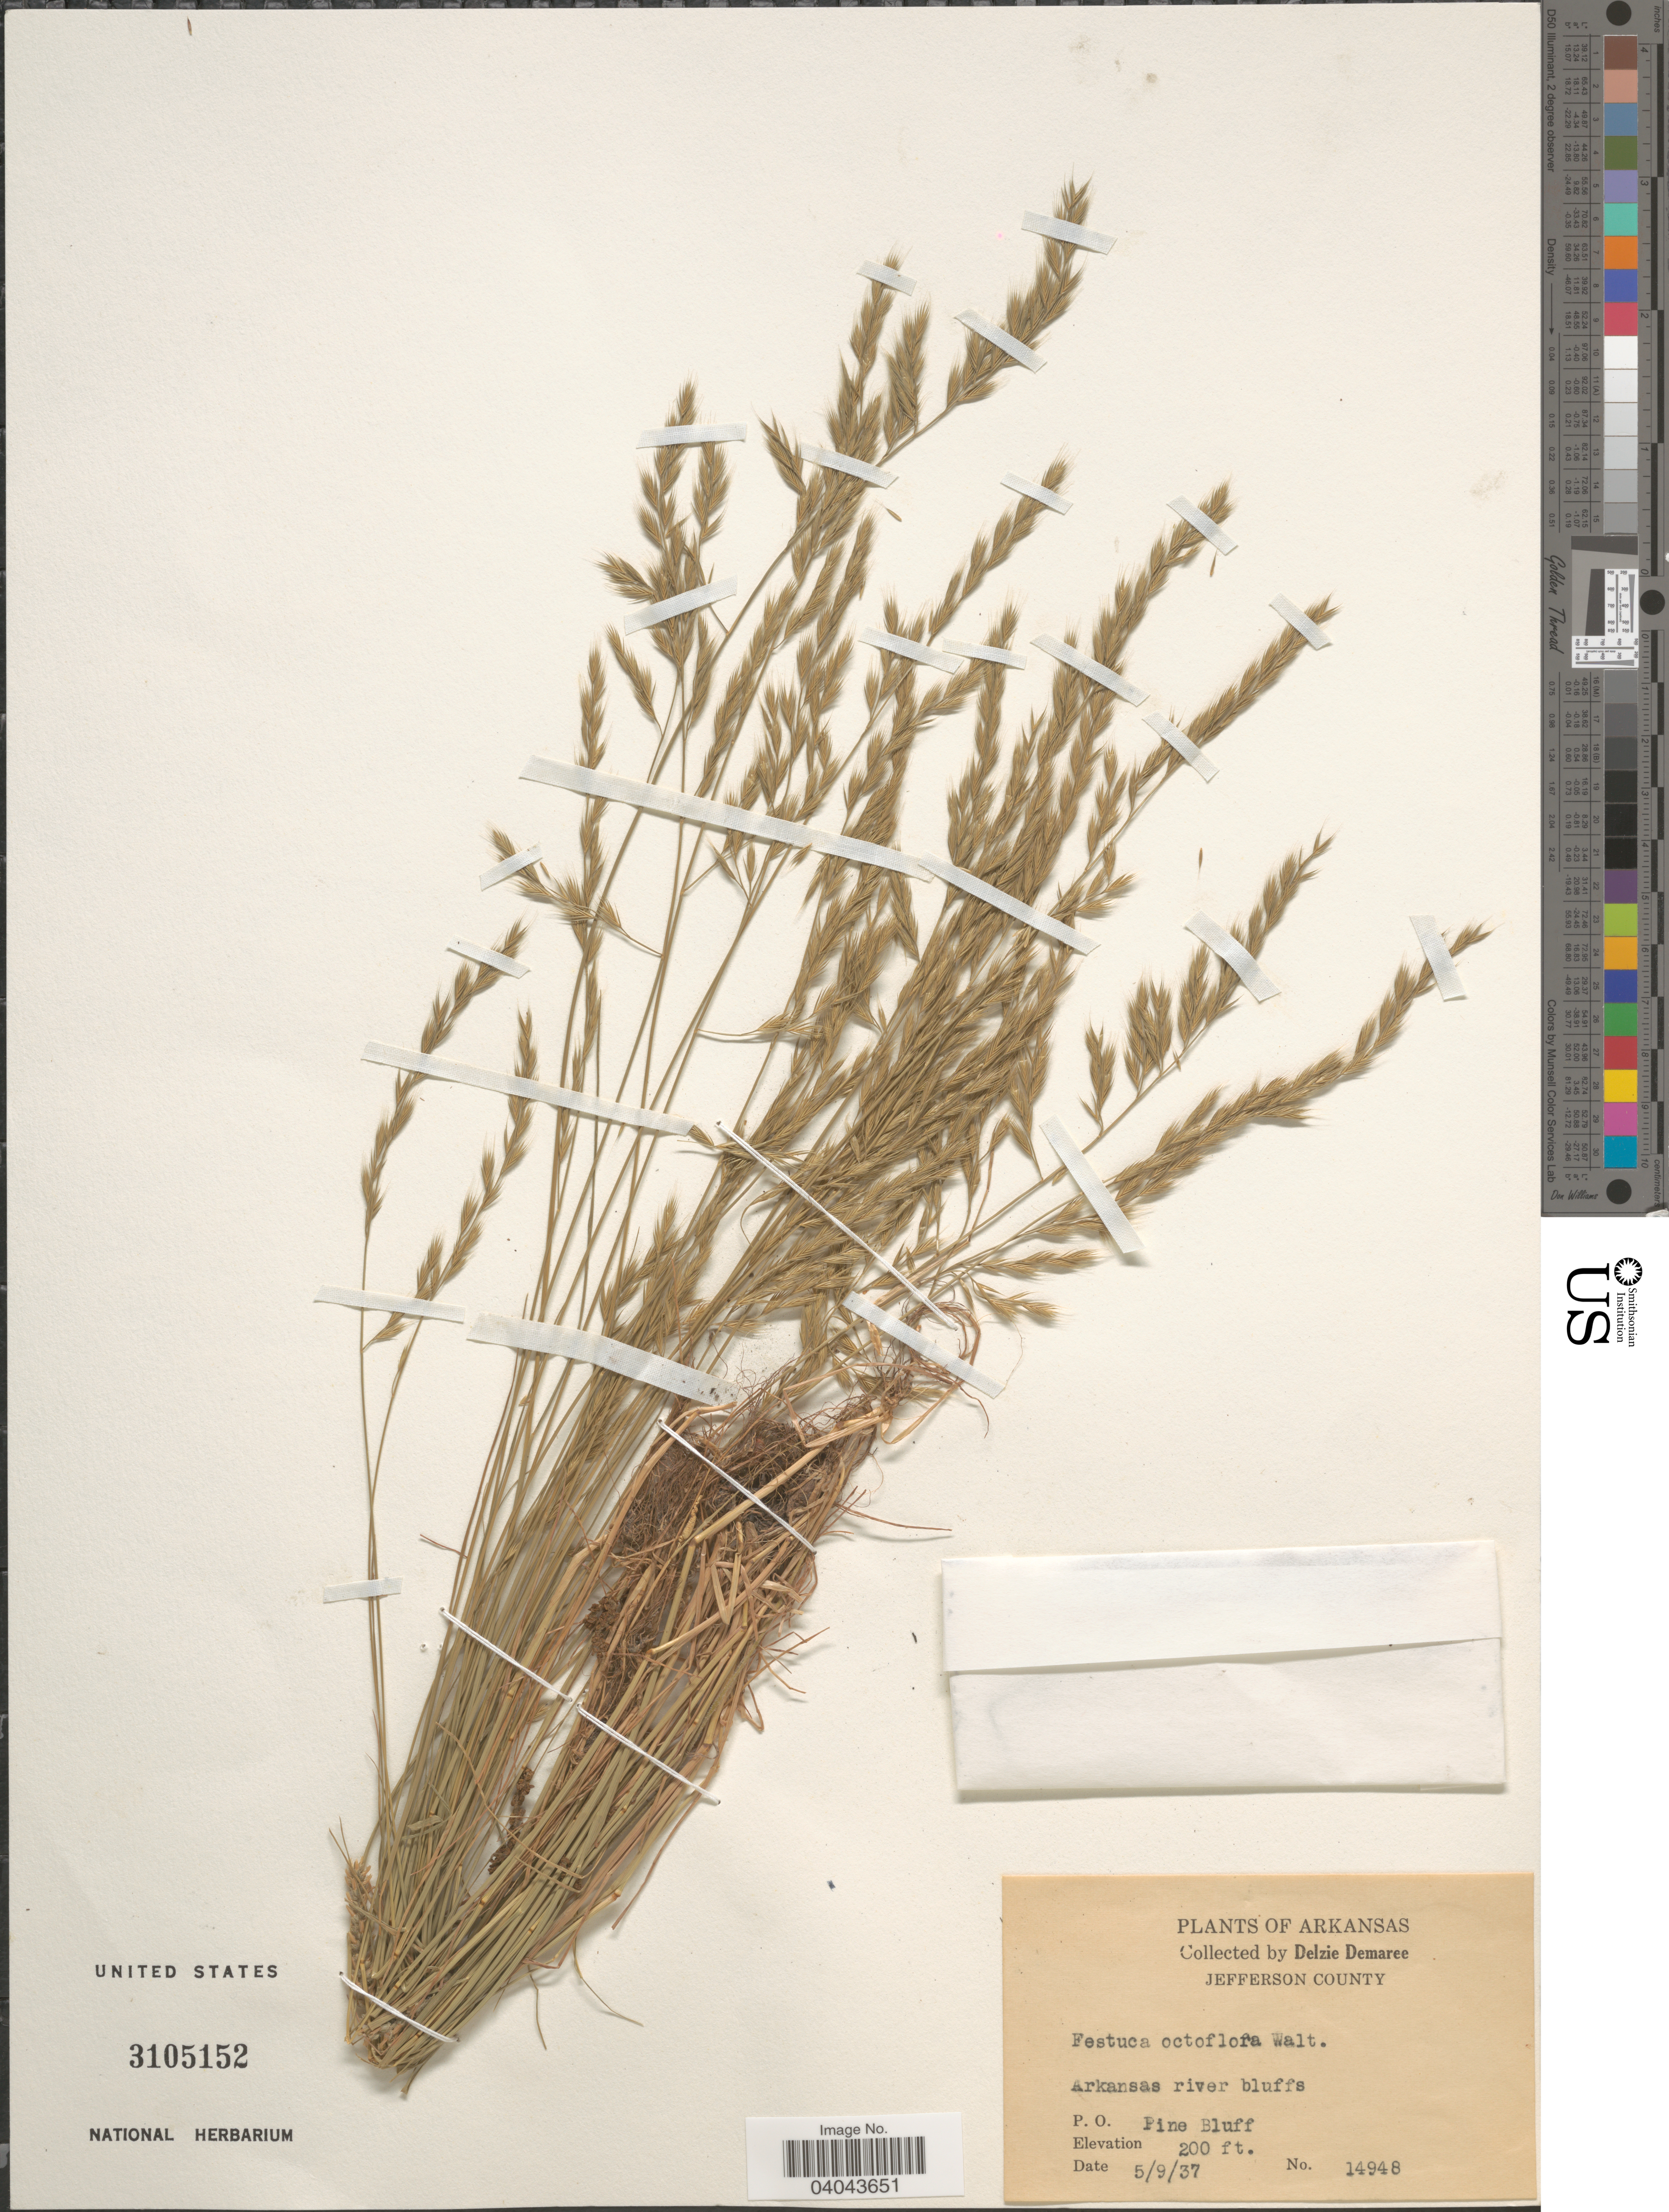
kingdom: Plantae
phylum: Tracheophyta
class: Liliopsida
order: Poales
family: Poaceae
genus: Festuca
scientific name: Festuca octoflora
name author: Walter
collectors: D. Demaree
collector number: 14948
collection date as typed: Transcribed d/m/y: 9/5/37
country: United States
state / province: Arkansas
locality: Jefferson County. Arkansas river bluffs. P. O. Pine Bluff.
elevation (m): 61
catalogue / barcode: US 3105152